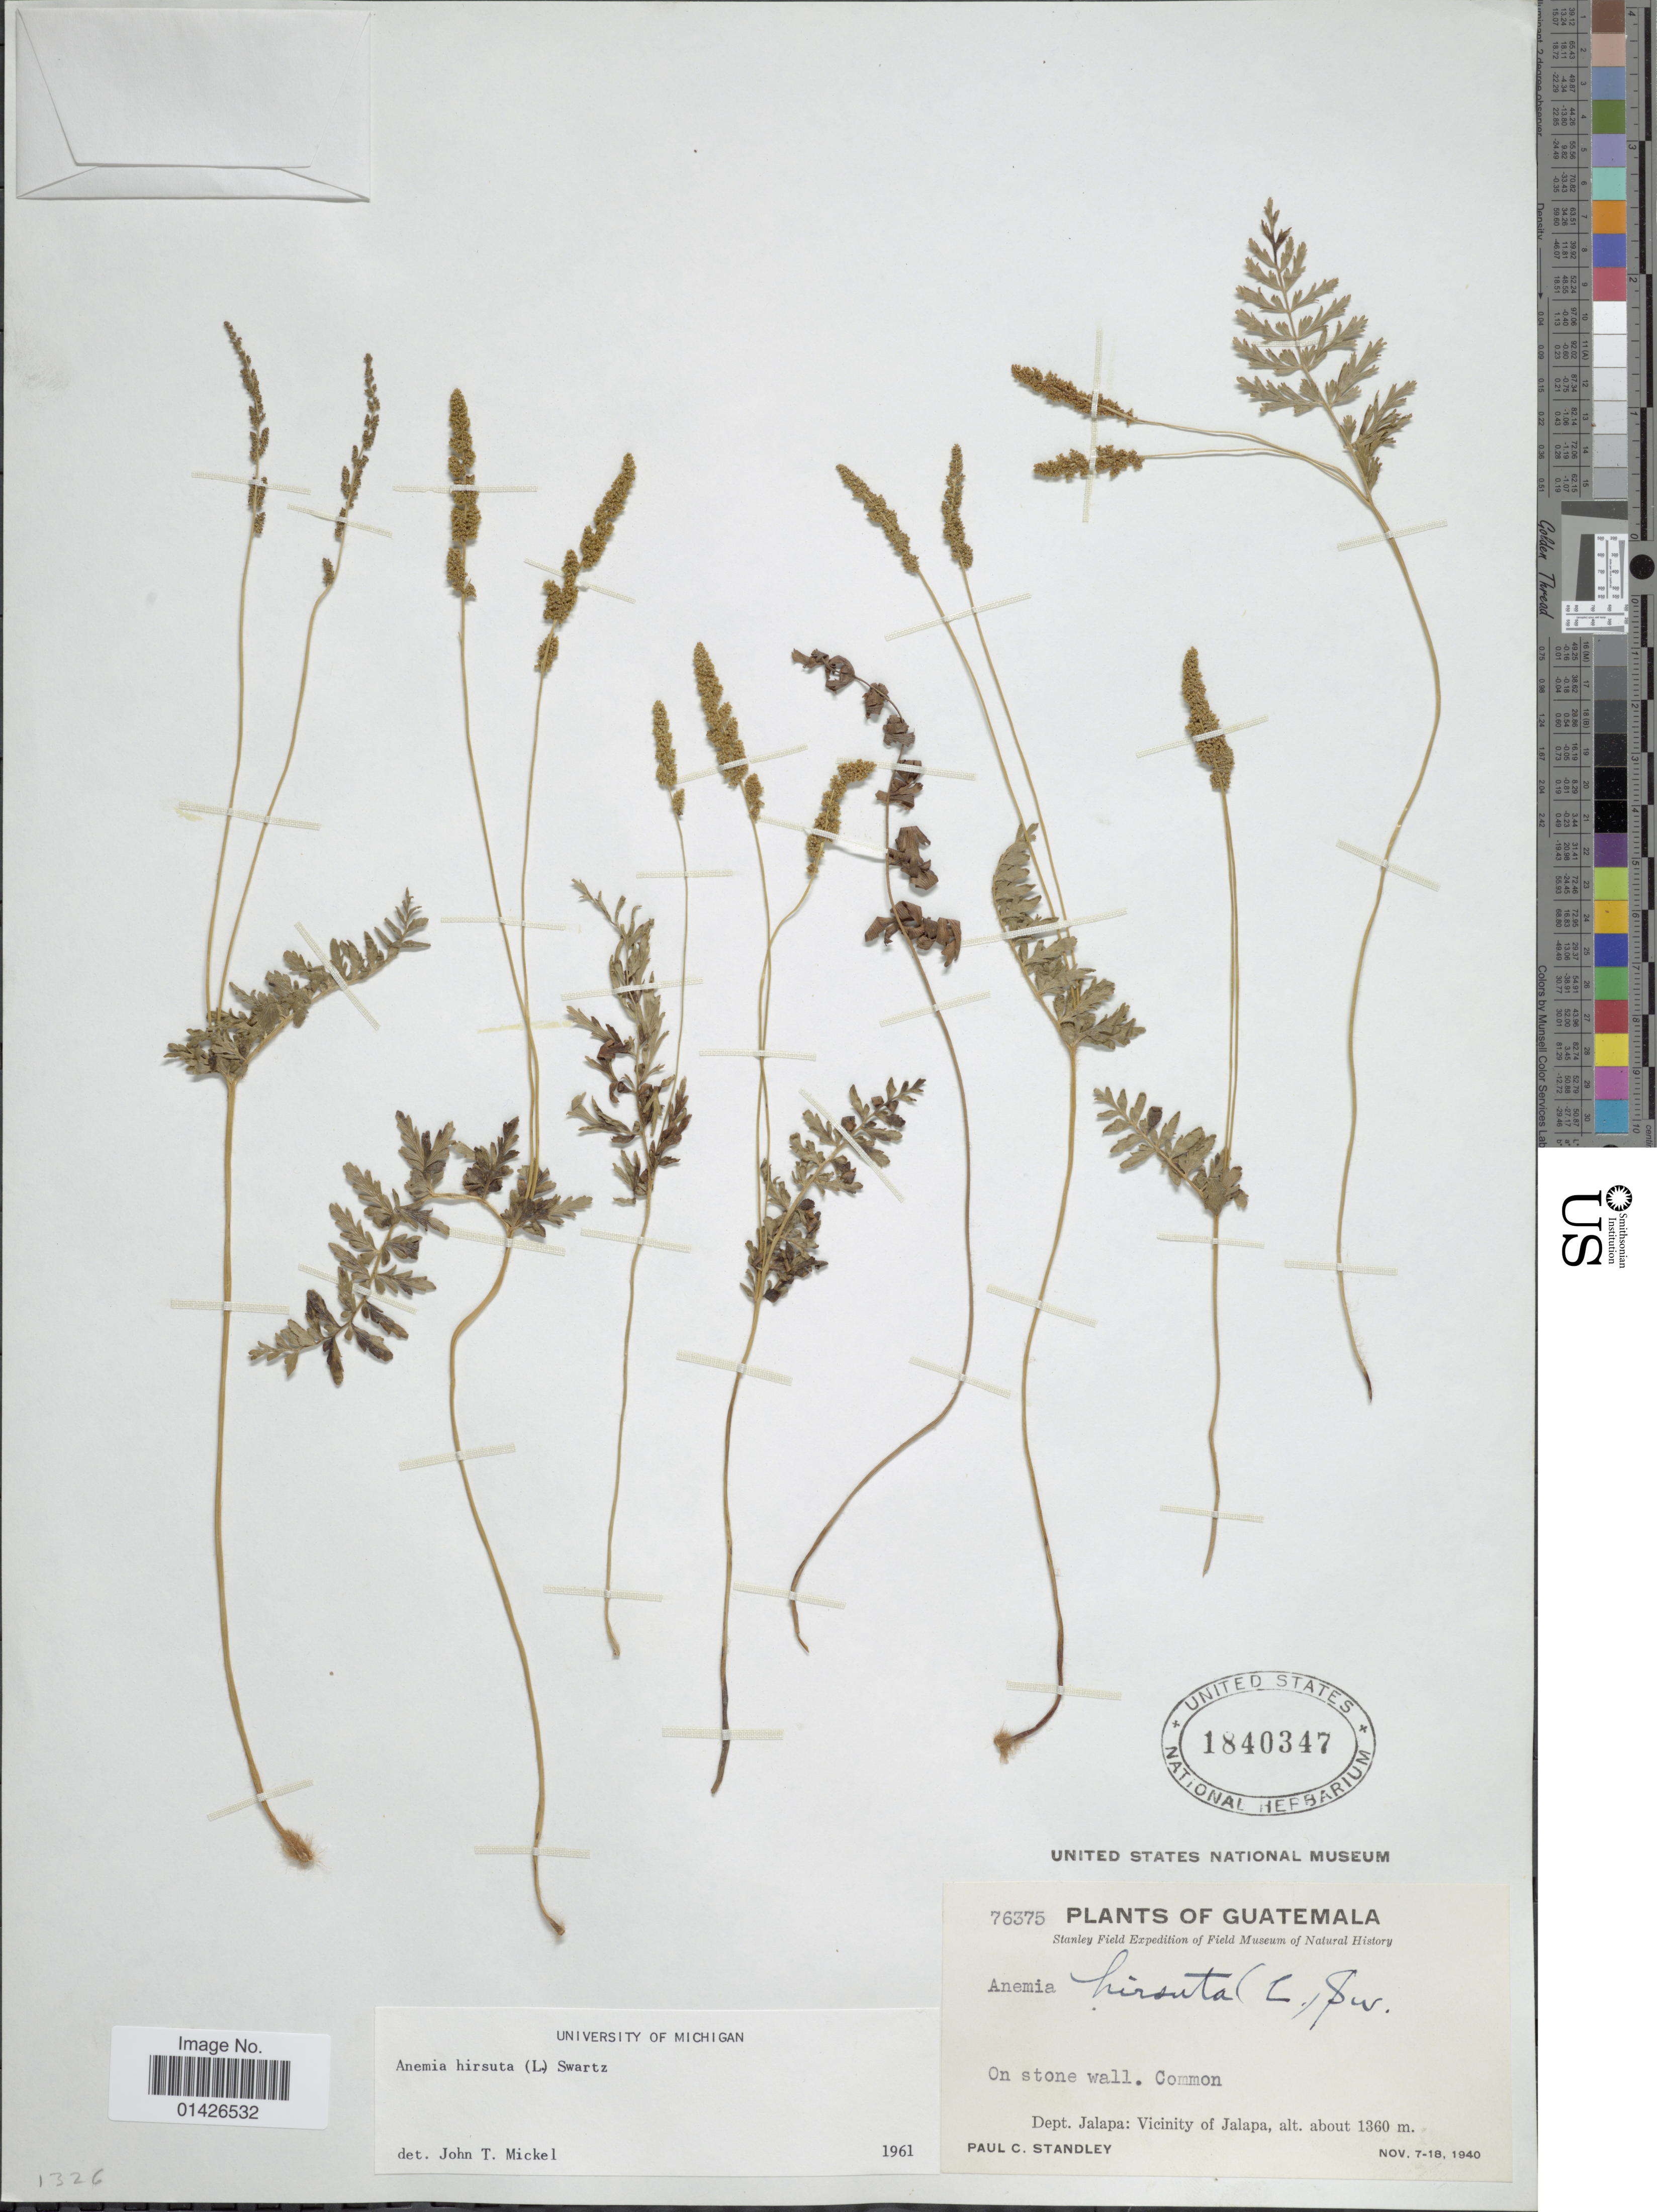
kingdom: Plantae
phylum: Tracheophyta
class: Polypodiopsida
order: Schizaeales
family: Anemiaceae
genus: Anemia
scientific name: Anemia hirsuta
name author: (L.) Sw.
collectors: P. C. Standley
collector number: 76375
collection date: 1940-11-07/1940-11-18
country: Guatemala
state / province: Jalapa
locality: Dept. Jalapa: Vvicinity of Jalapa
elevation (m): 1360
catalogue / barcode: US 1840347